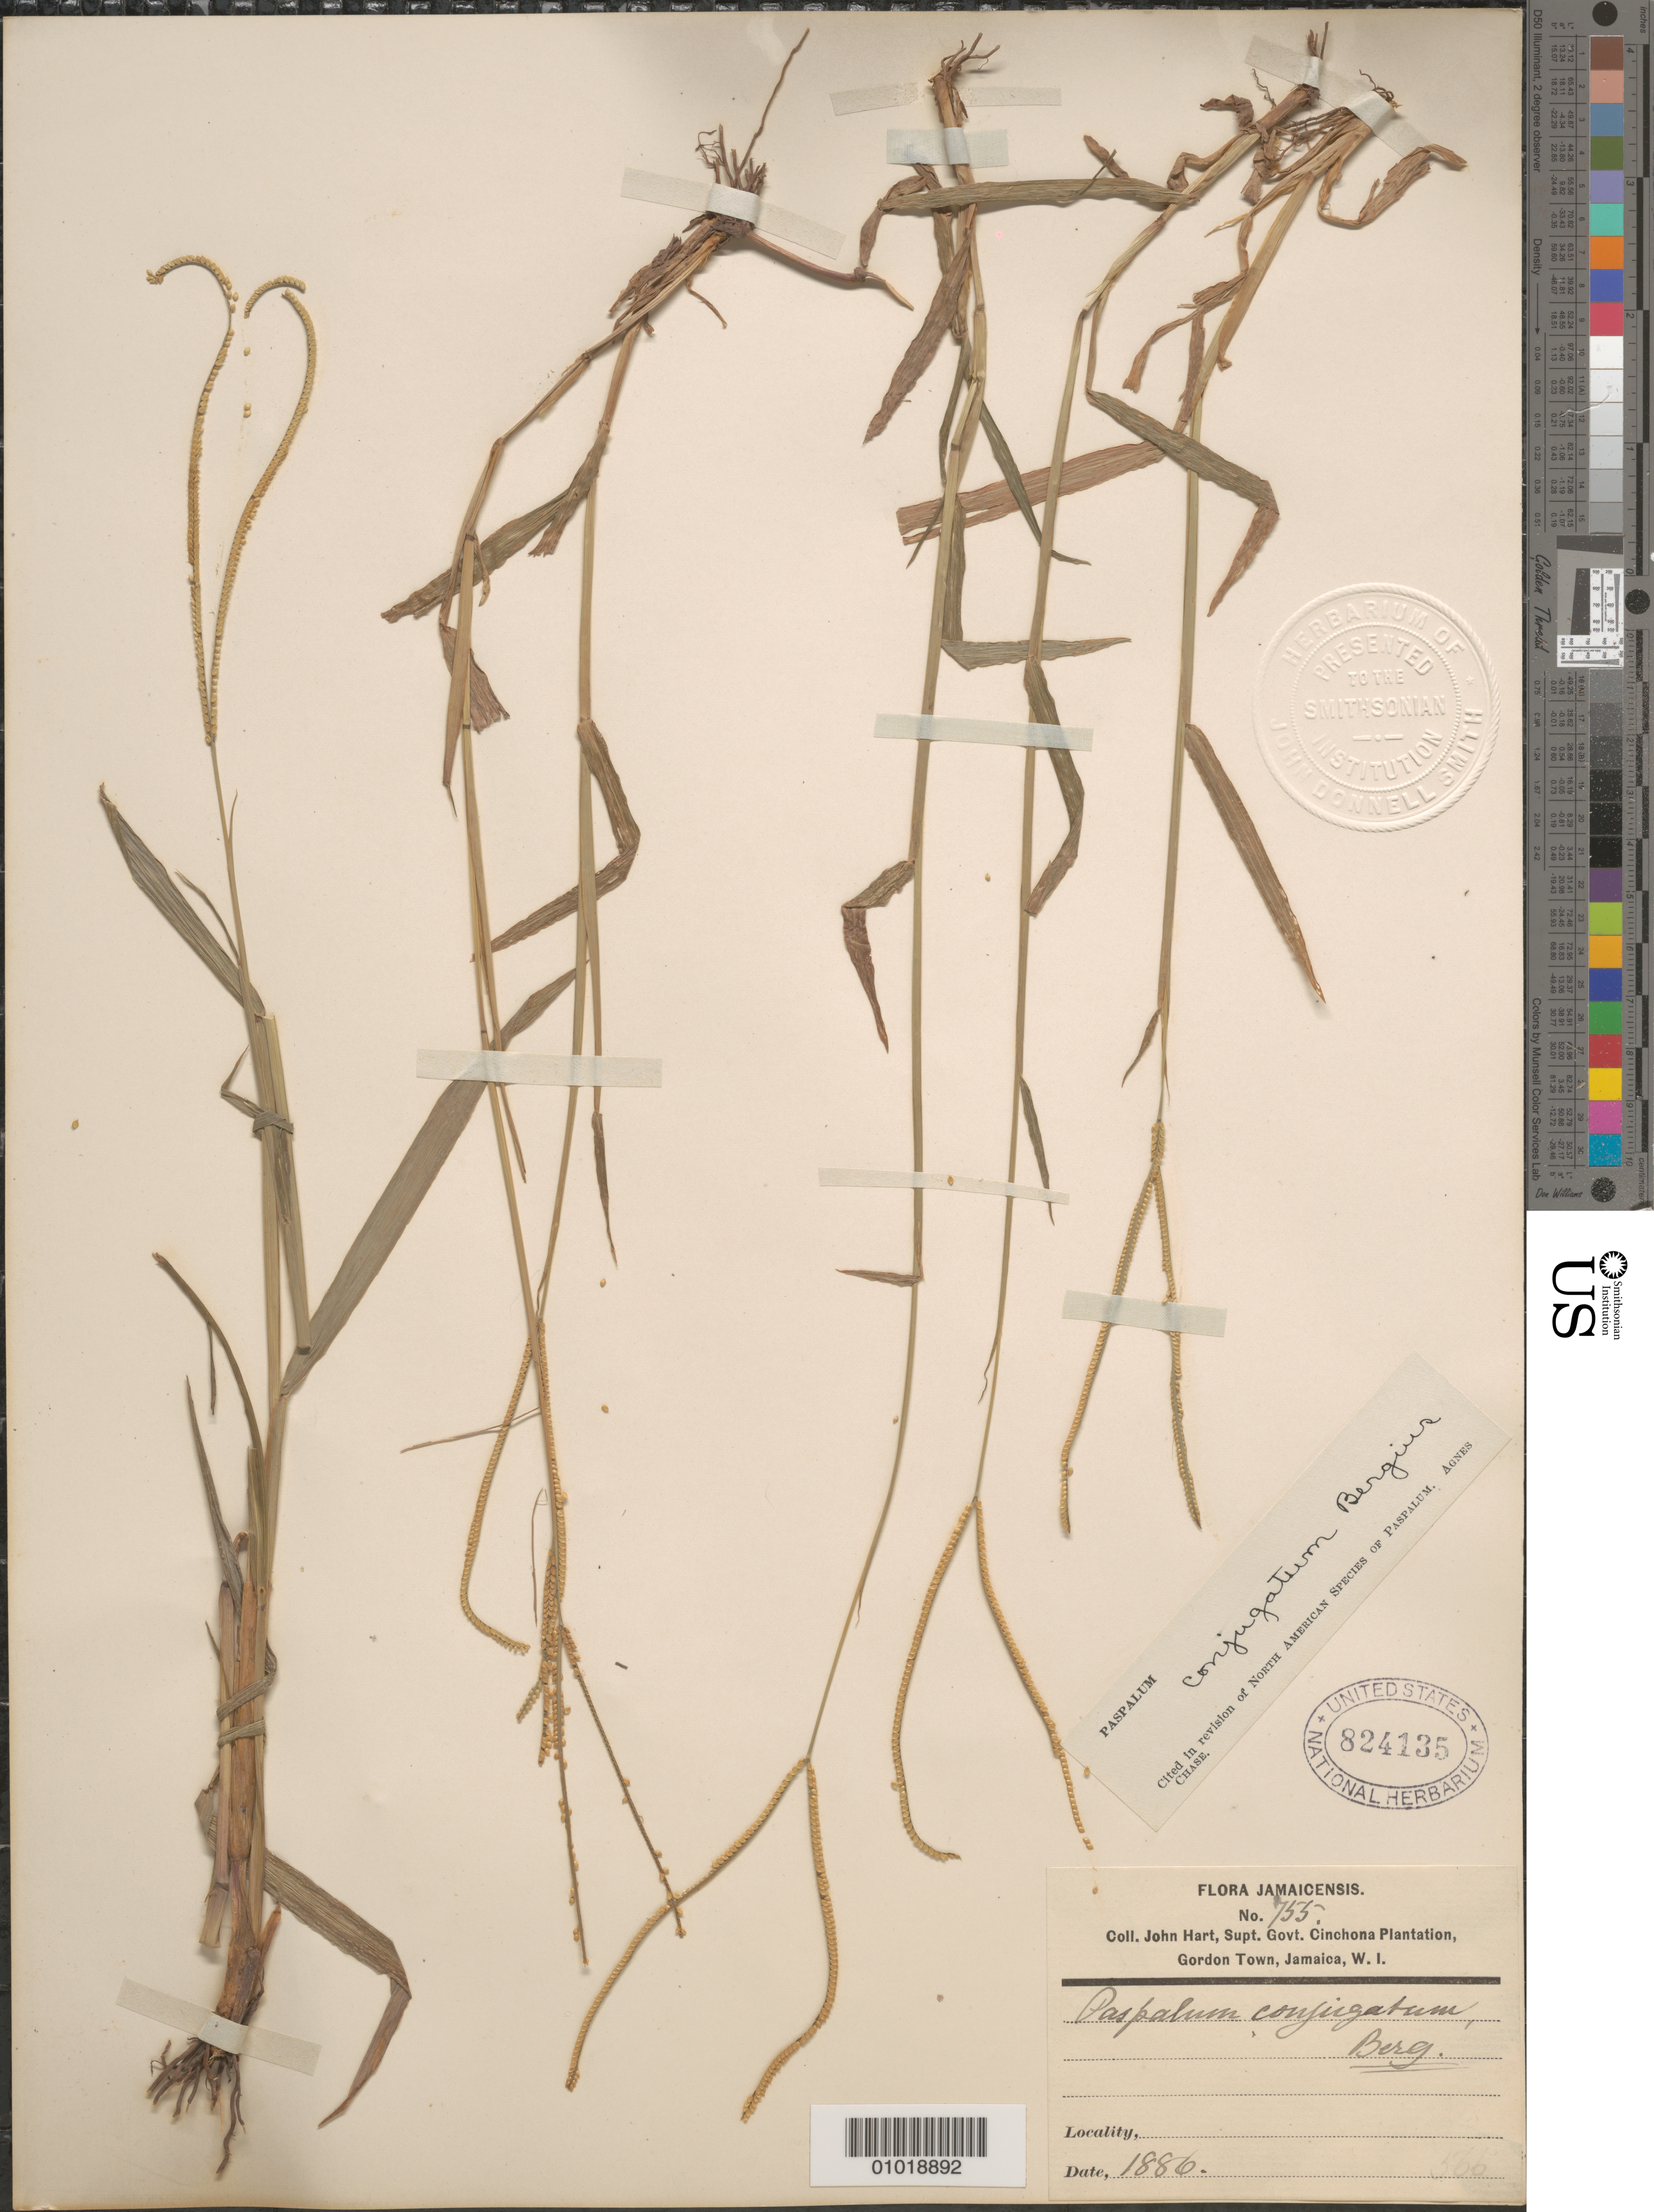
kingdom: Plantae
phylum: Tracheophyta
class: Liliopsida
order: Poales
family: Poaceae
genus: Paspalum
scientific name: Paspalum conjugatum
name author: P.J. Bergius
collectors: J. Hart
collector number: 755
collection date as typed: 1886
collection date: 1886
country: Jamaica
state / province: Saint Andrew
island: Jamaica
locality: Govt. Chinchona plantation, Gordon Town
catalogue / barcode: US 824135